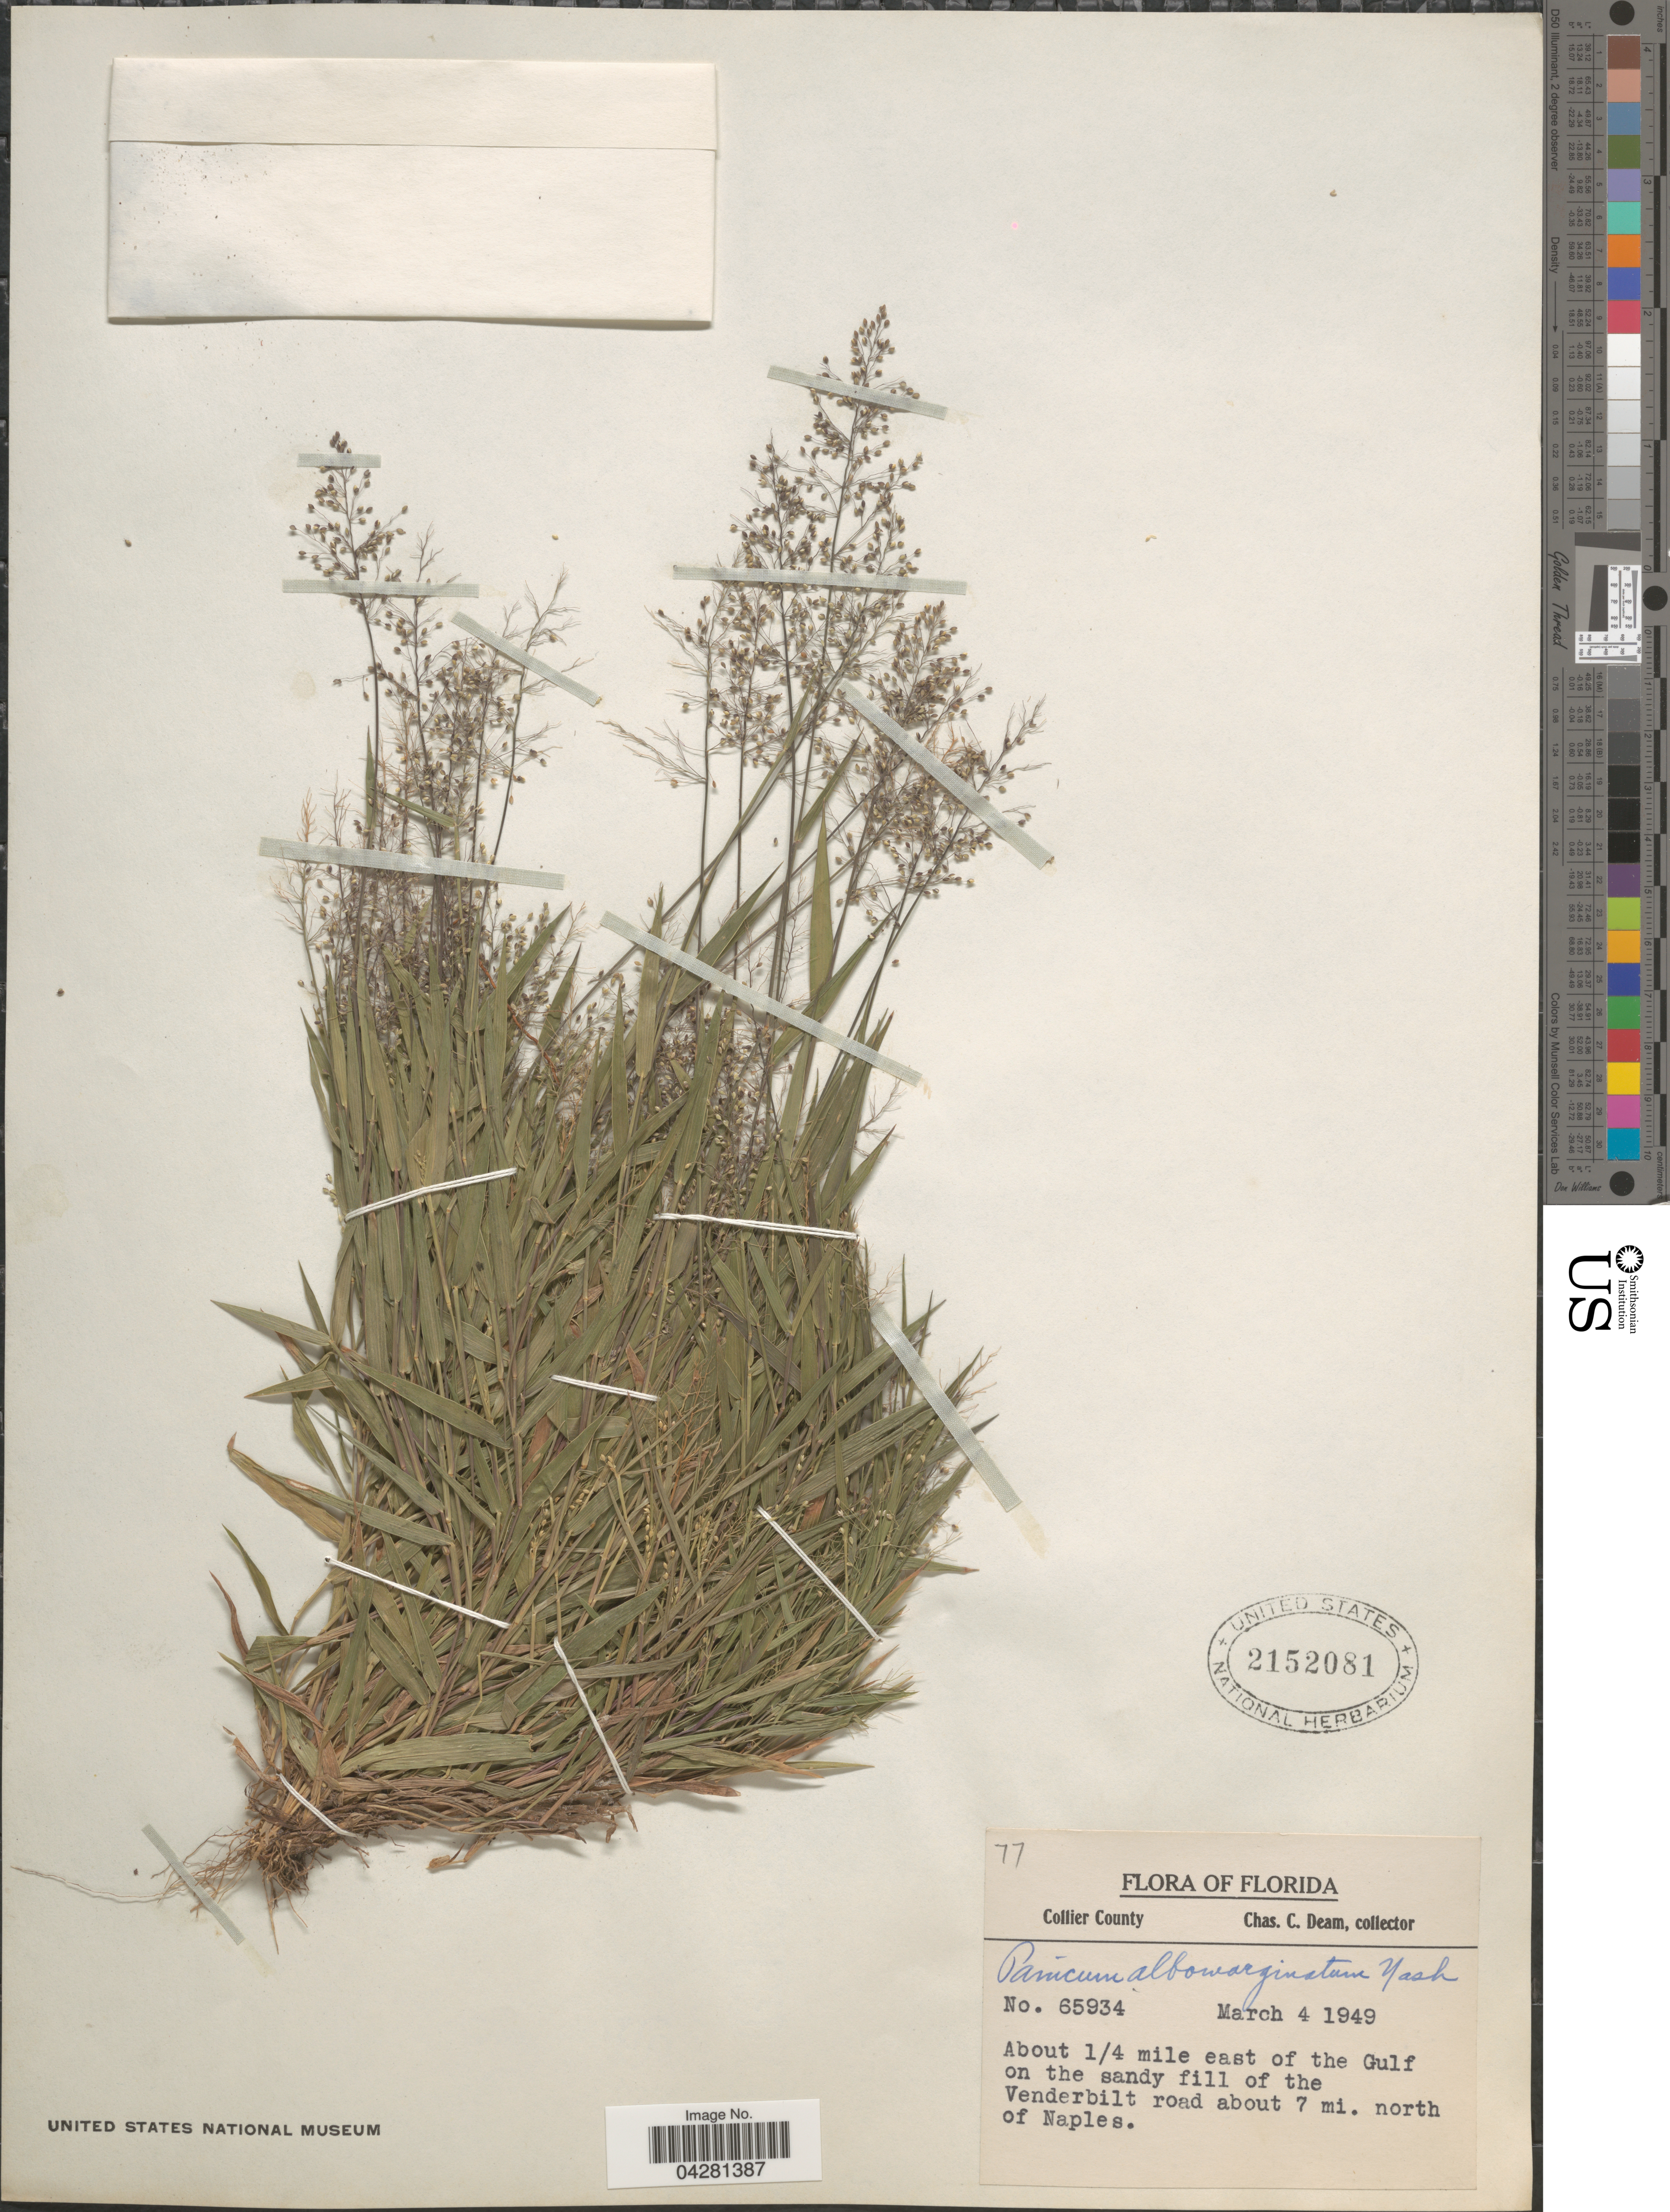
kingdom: Plantae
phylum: Tracheophyta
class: Liliopsida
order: Poales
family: Poaceae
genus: Dichanthelium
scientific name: Dichanthelium dichotomum var. unciphyllum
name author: (Trin.) Davidse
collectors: C. C. Deam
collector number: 65934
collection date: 1949-03-04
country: United States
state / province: Florida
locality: Collier County. About 1/4 mile east of the Gulf on the sandy fill of the Venderbilt road about 7 mi. north of Naples.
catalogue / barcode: US 2152081